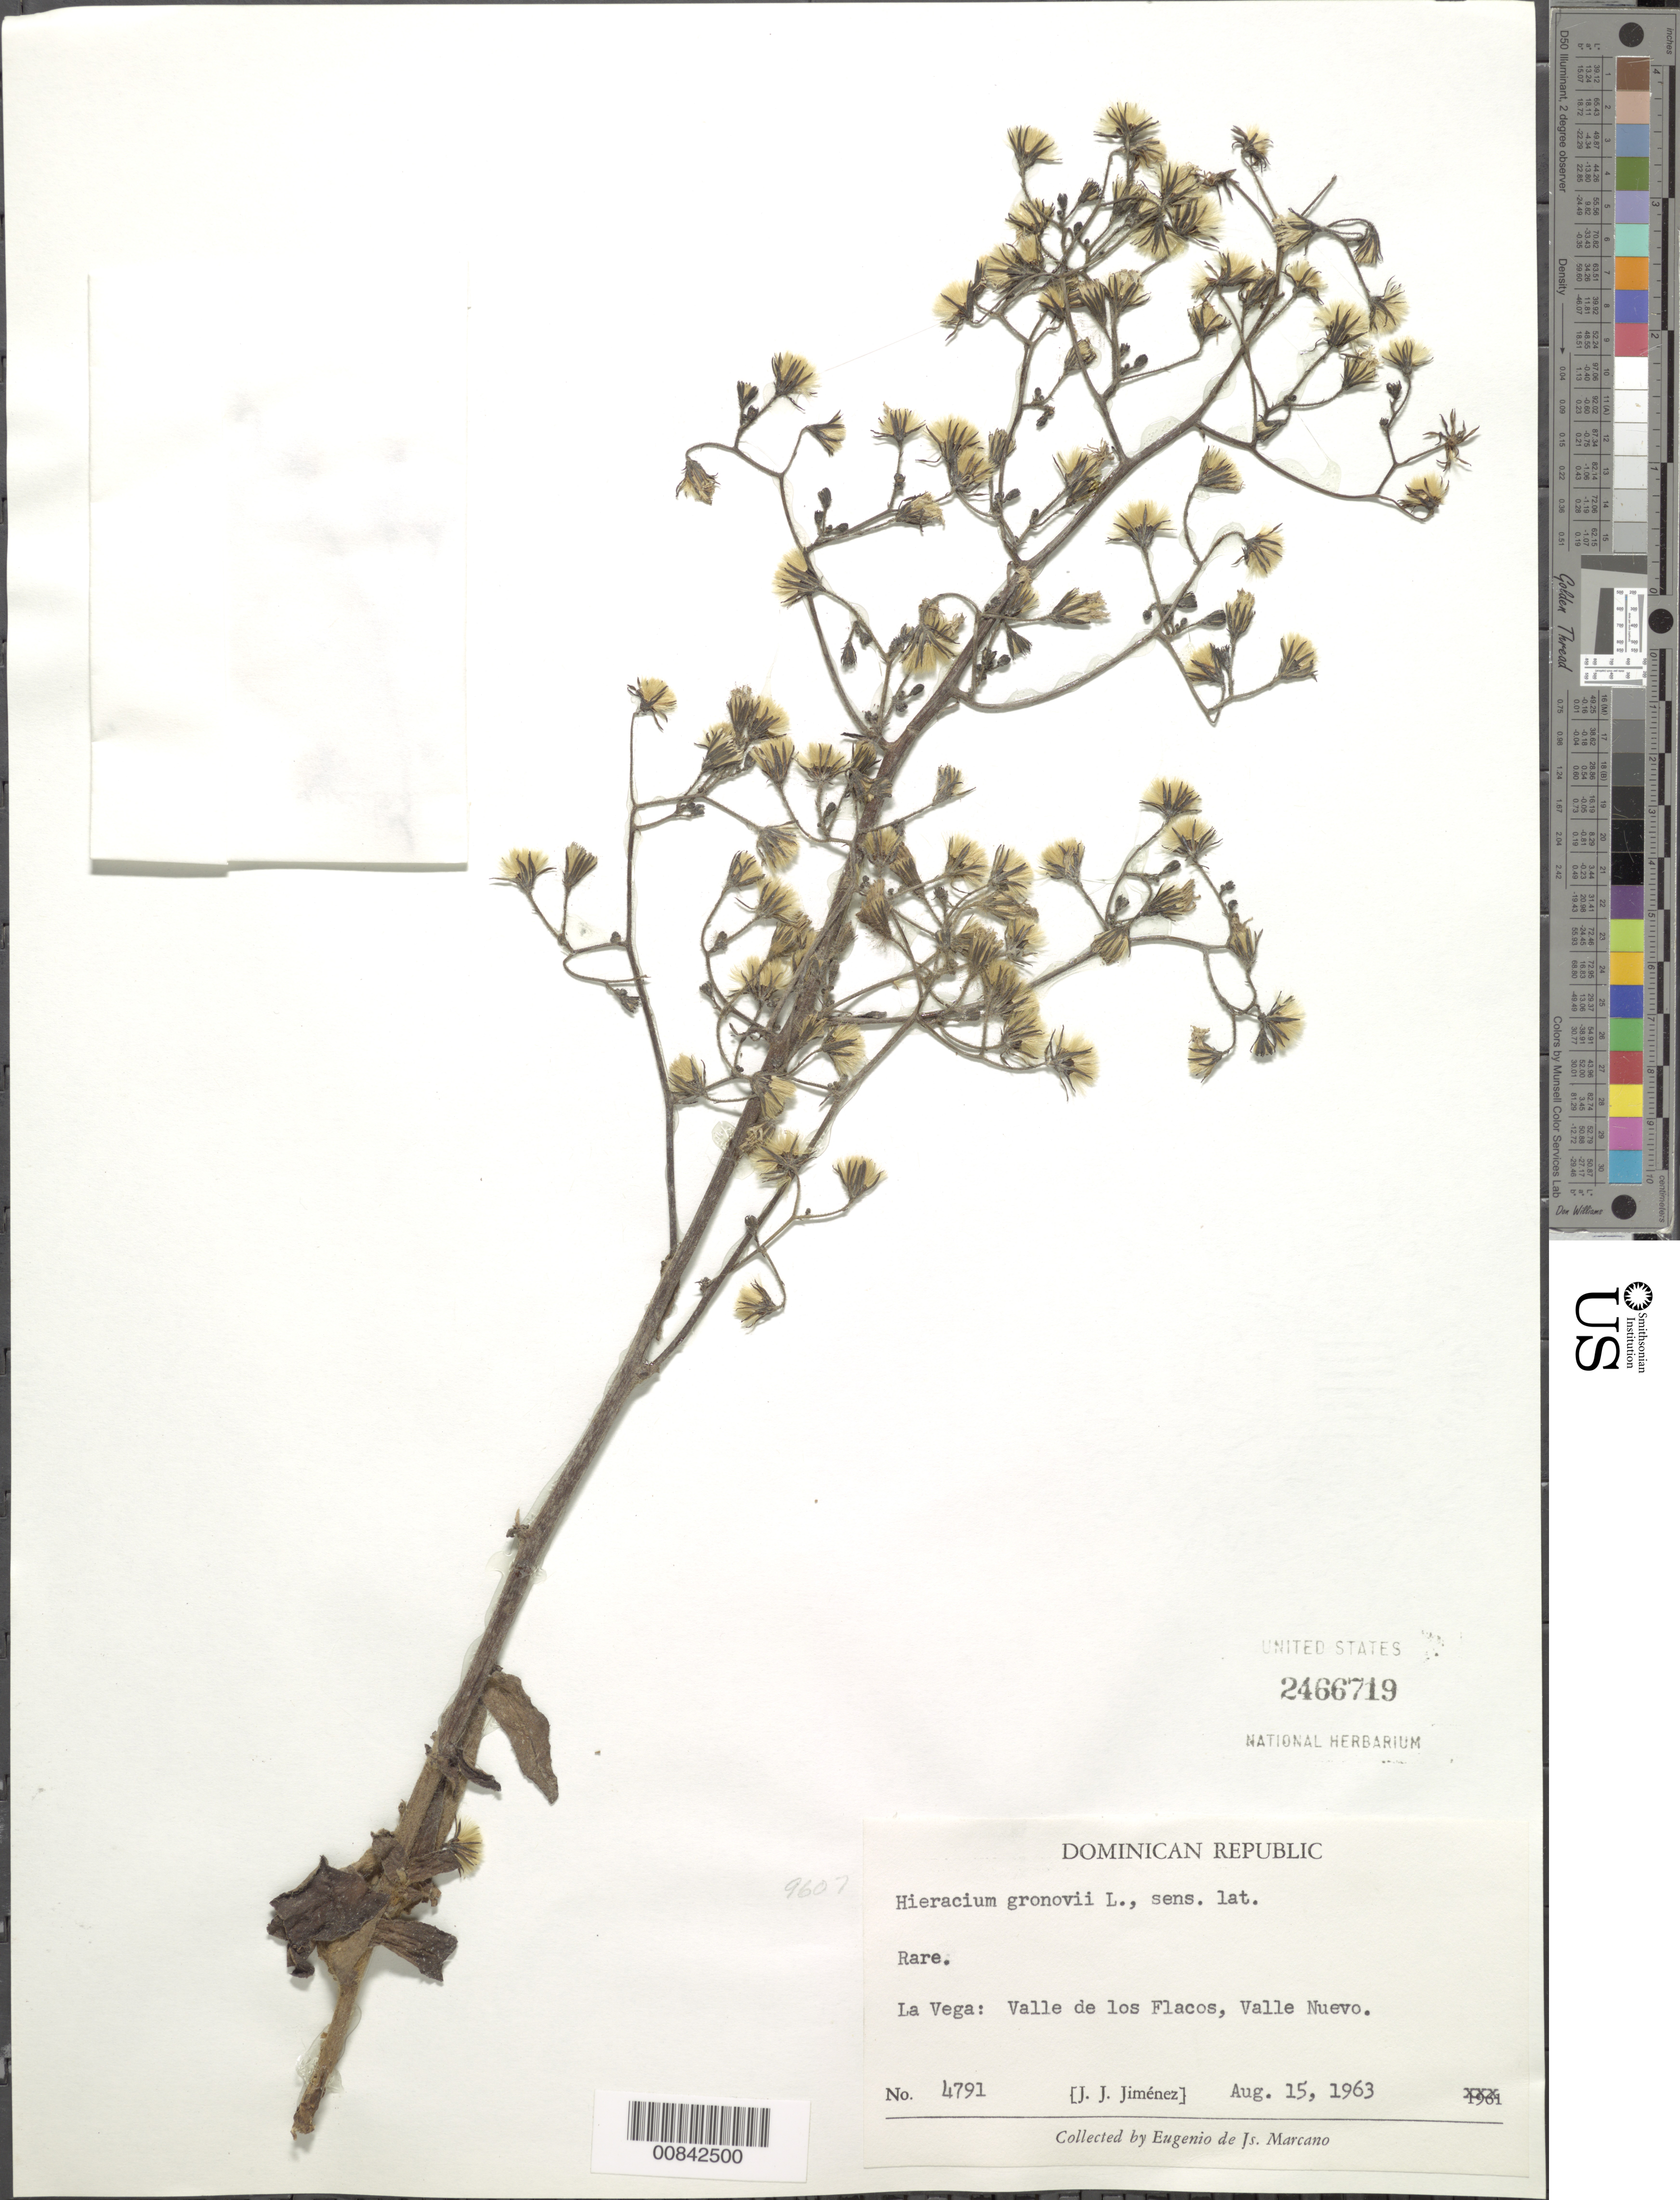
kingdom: Plantae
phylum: Tracheophyta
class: Magnoliopsida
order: Asterales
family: Asteraceae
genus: Hieracium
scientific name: Hieracium gronovii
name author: L.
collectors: E. J. Marcano F.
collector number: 4791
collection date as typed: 15 Aug 1963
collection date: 1963-08-15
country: Dominican Republic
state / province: La Vega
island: Hispaniola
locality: Valle de los Flacos, Valle Nuevo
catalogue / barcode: US 2466719